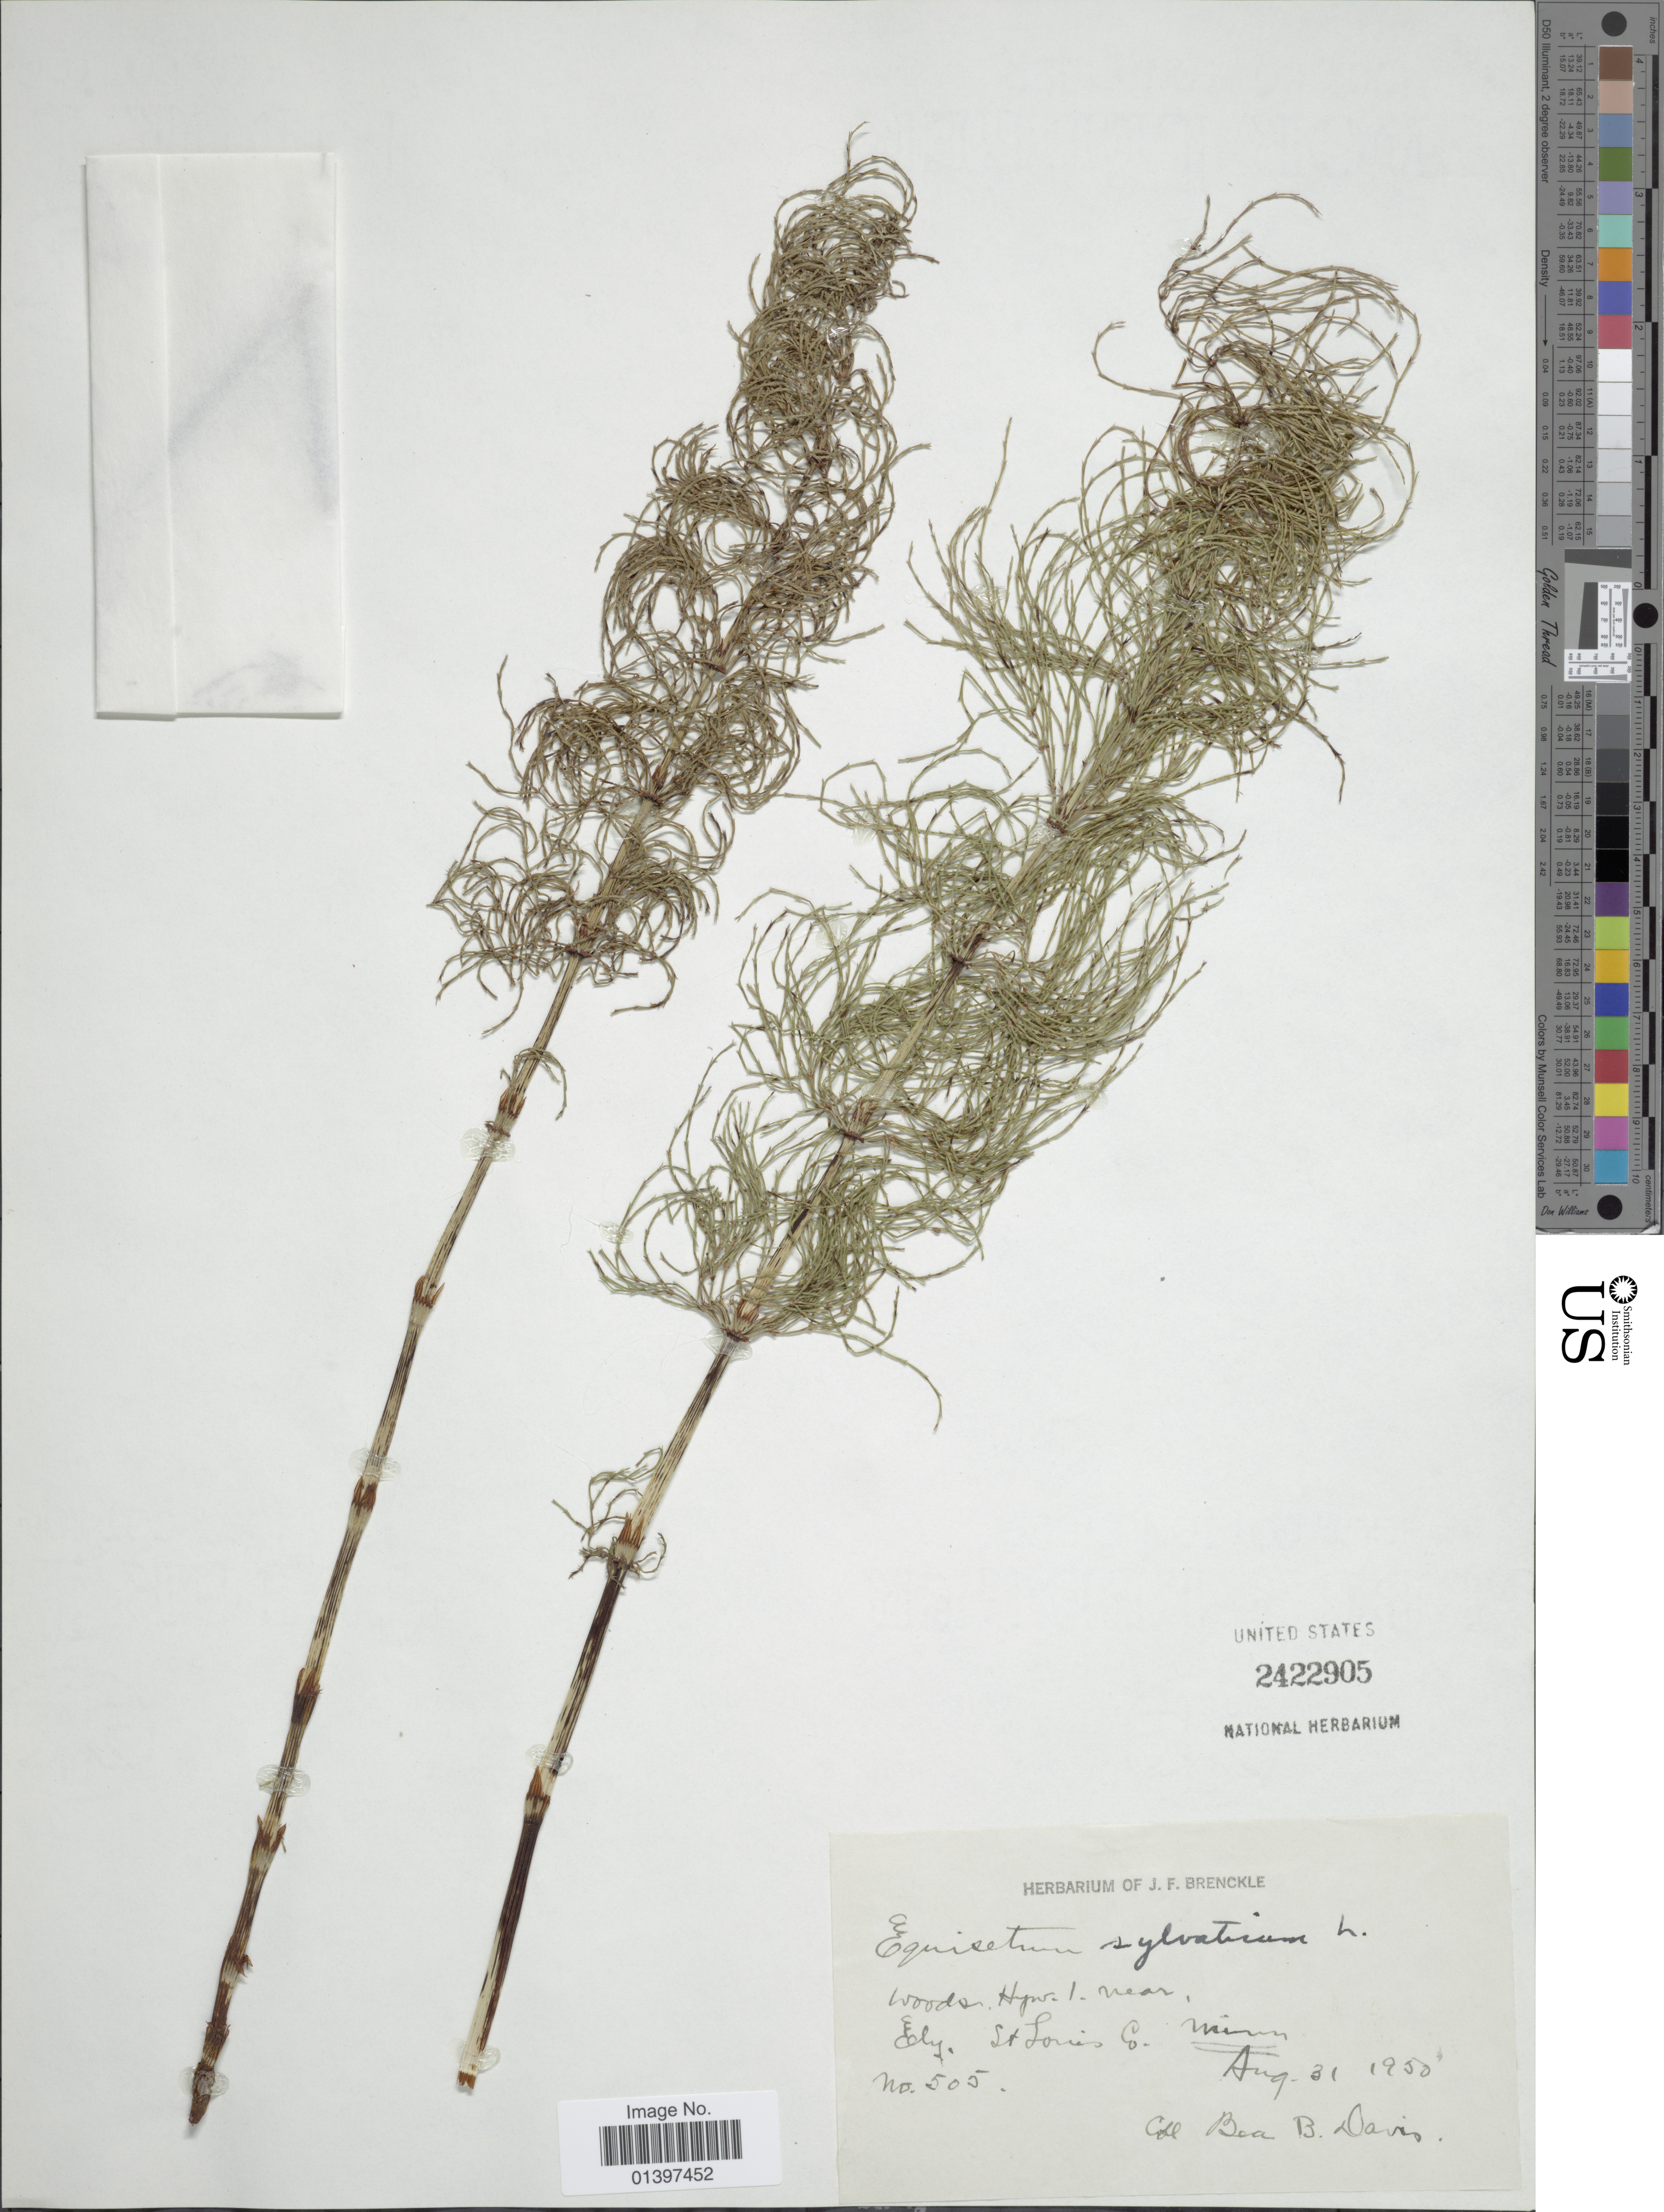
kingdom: Plantae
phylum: Tracheophyta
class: Polypodiopsida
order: Equisetales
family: Equisetaceae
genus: Equisetum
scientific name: Equisetum sylvaticum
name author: L.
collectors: B. Davis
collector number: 505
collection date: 1950-08-31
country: United States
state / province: Minnesota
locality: Woods, Hyw 1 near Ecly, St. Louis Co.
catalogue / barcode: US 2422905